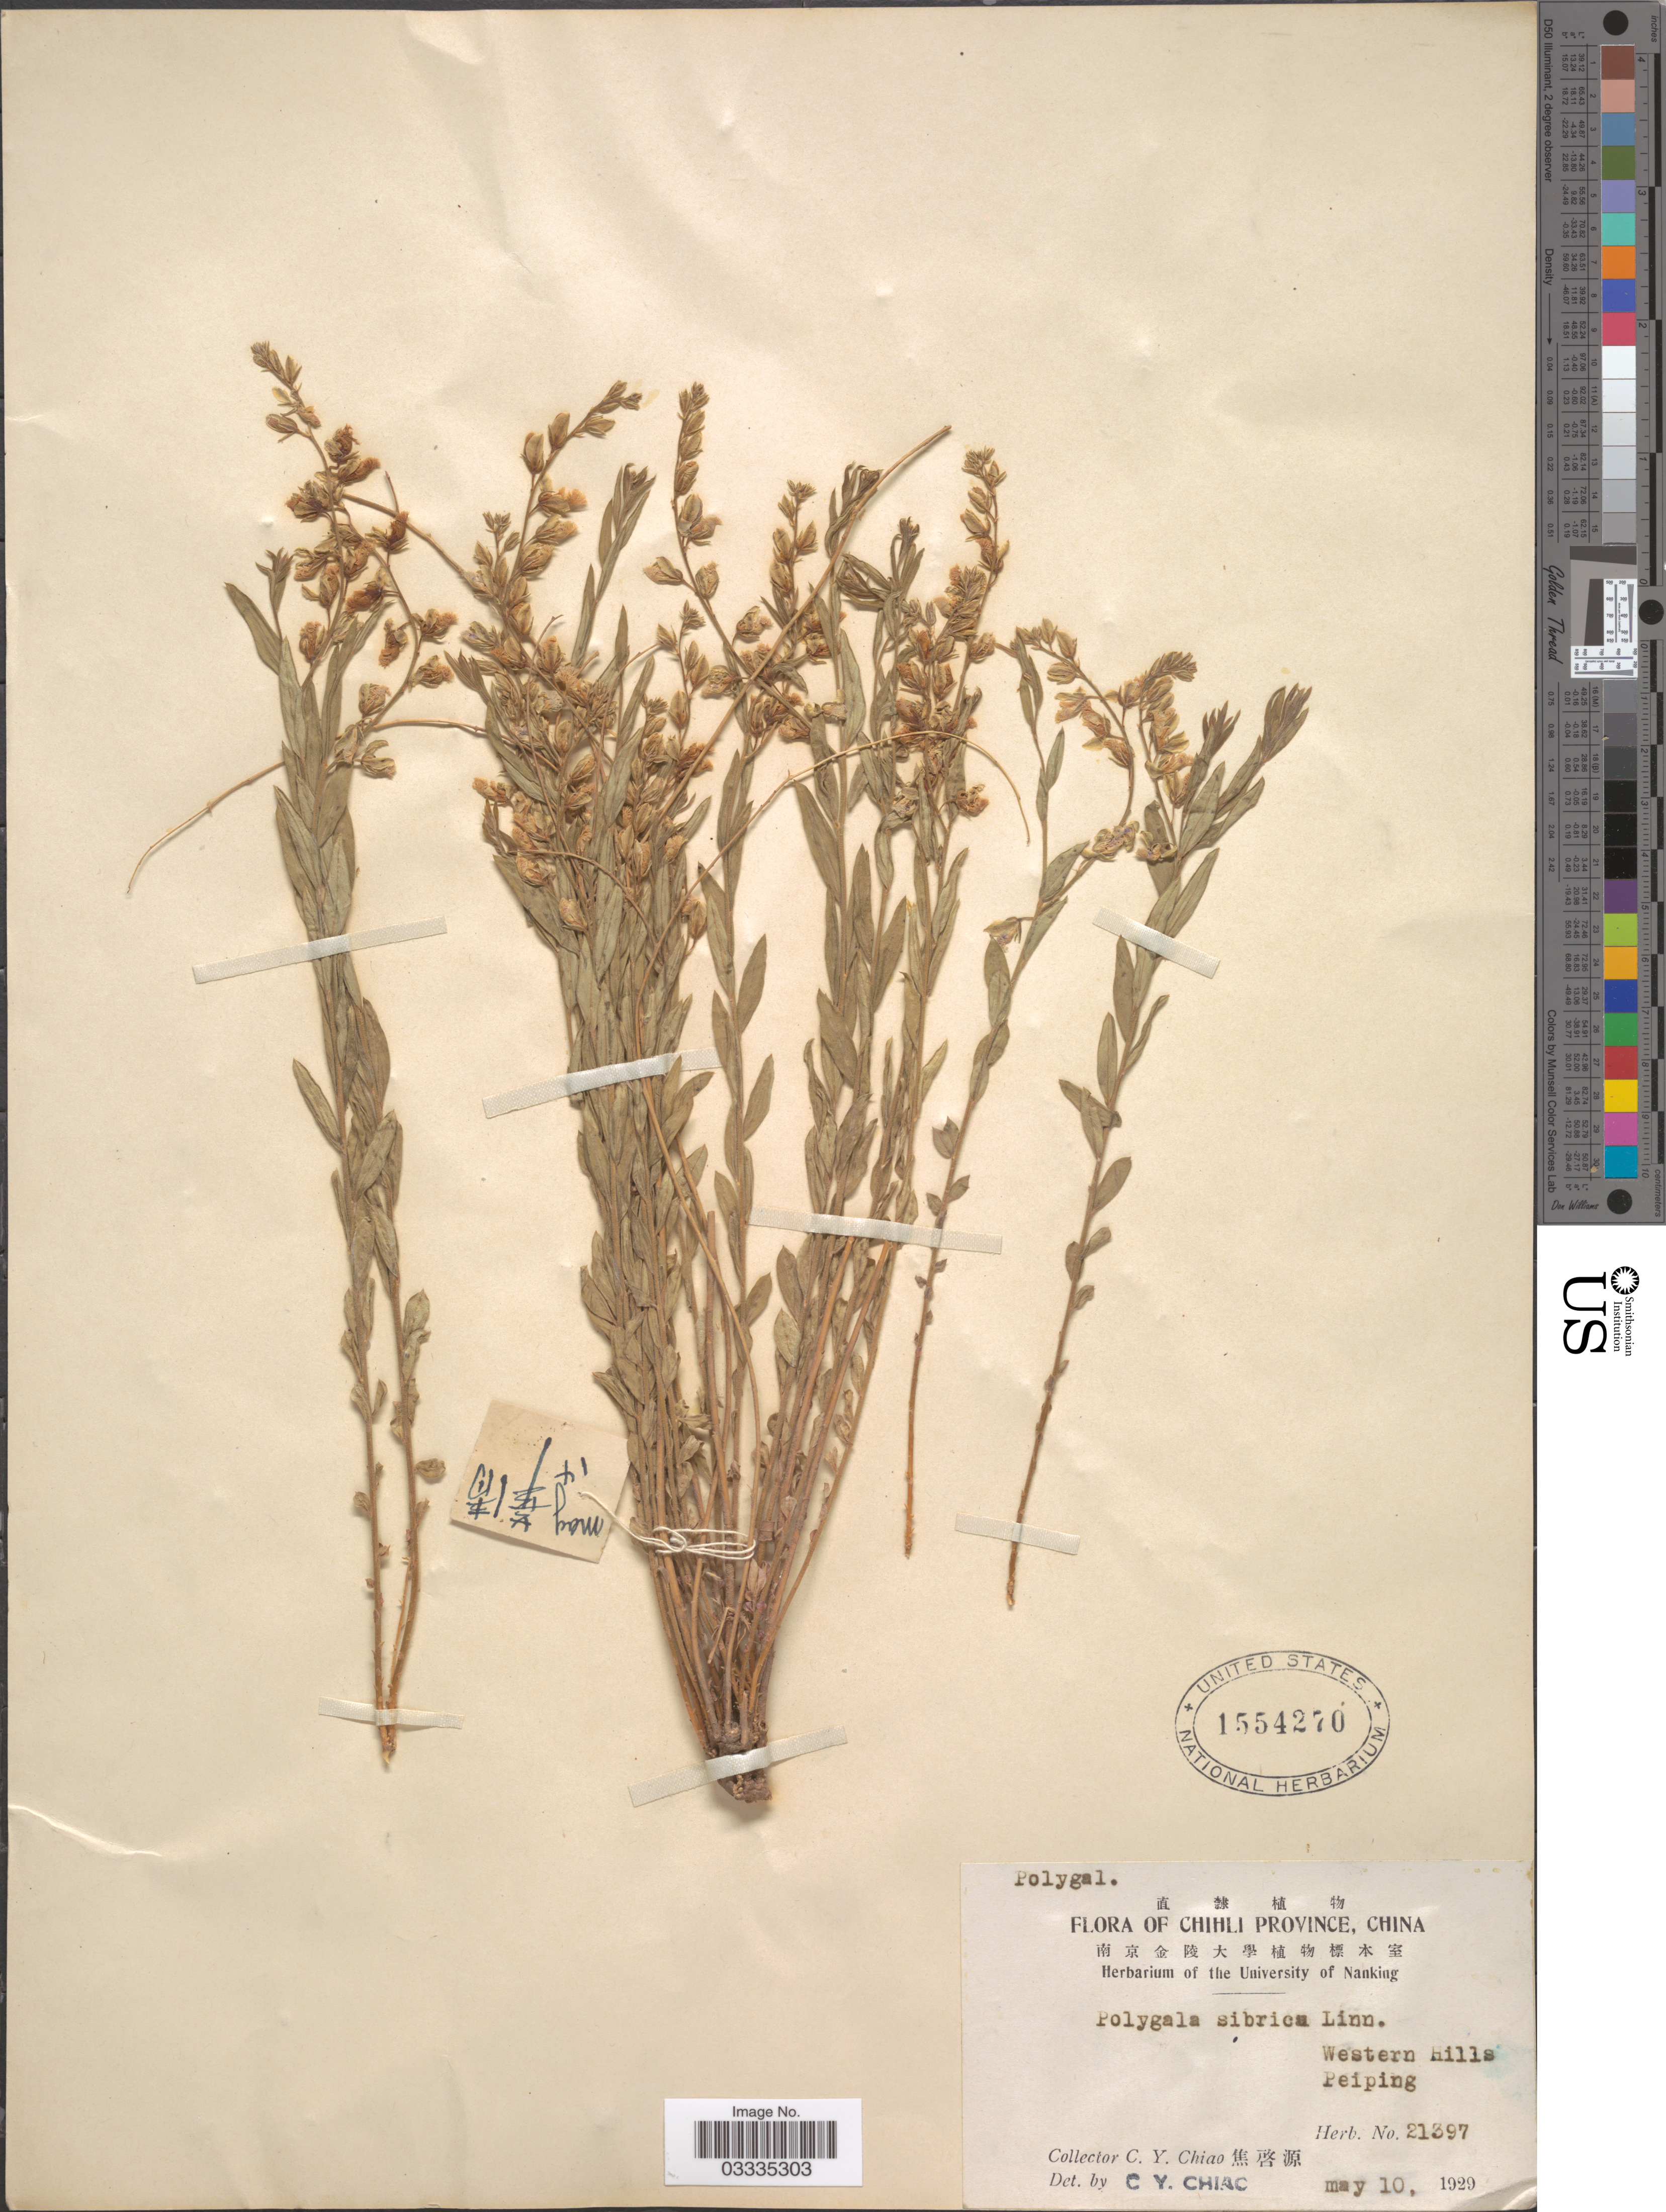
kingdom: Plantae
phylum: Tracheophyta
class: Magnoliopsida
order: Fabales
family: Polygalaceae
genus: Polygala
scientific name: Polygala sibirica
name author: L.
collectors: C. Y. Chiao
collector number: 21397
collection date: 1929-05-10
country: China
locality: Chihli Province. Western Hills, Peiping.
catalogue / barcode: US 1554270